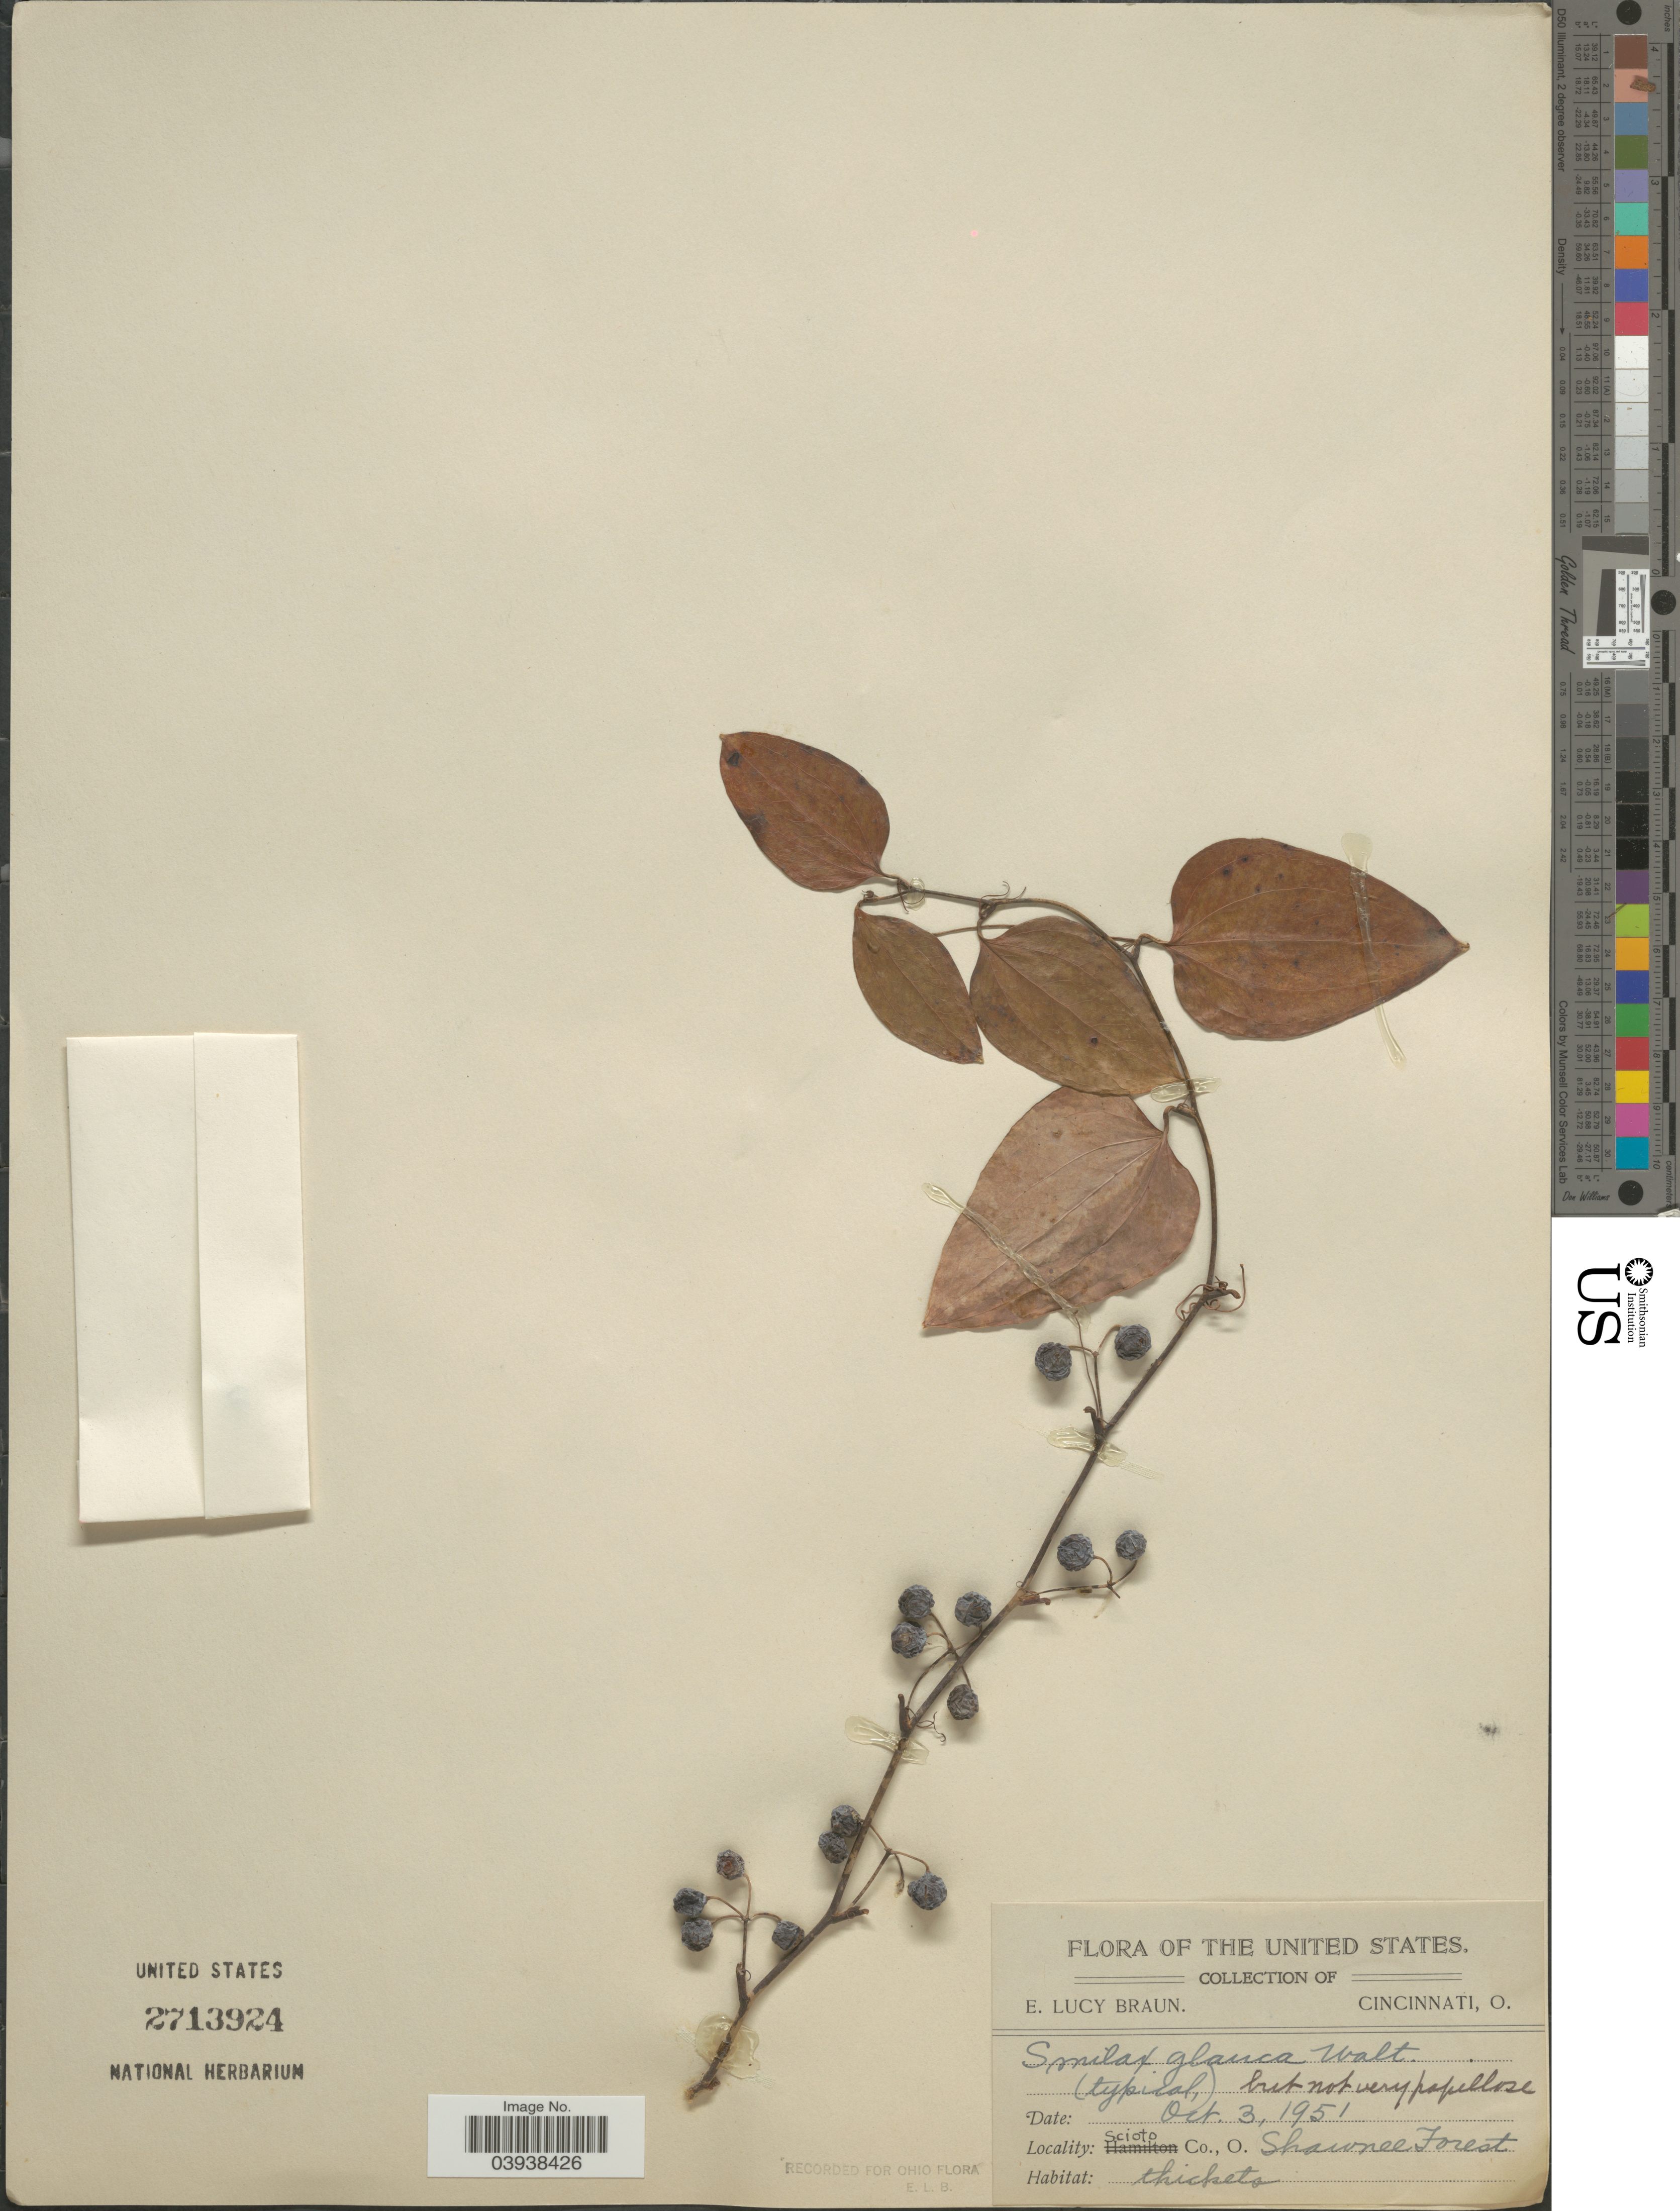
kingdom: Plantae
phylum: Tracheophyta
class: Liliopsida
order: Liliales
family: Smilacaceae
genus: Smilax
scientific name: Smilax glauca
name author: Walter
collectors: E. L. Braun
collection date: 1951-10-03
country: United States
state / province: Ohio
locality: Scioto Co. Shawnee Forest.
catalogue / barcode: US 2713924